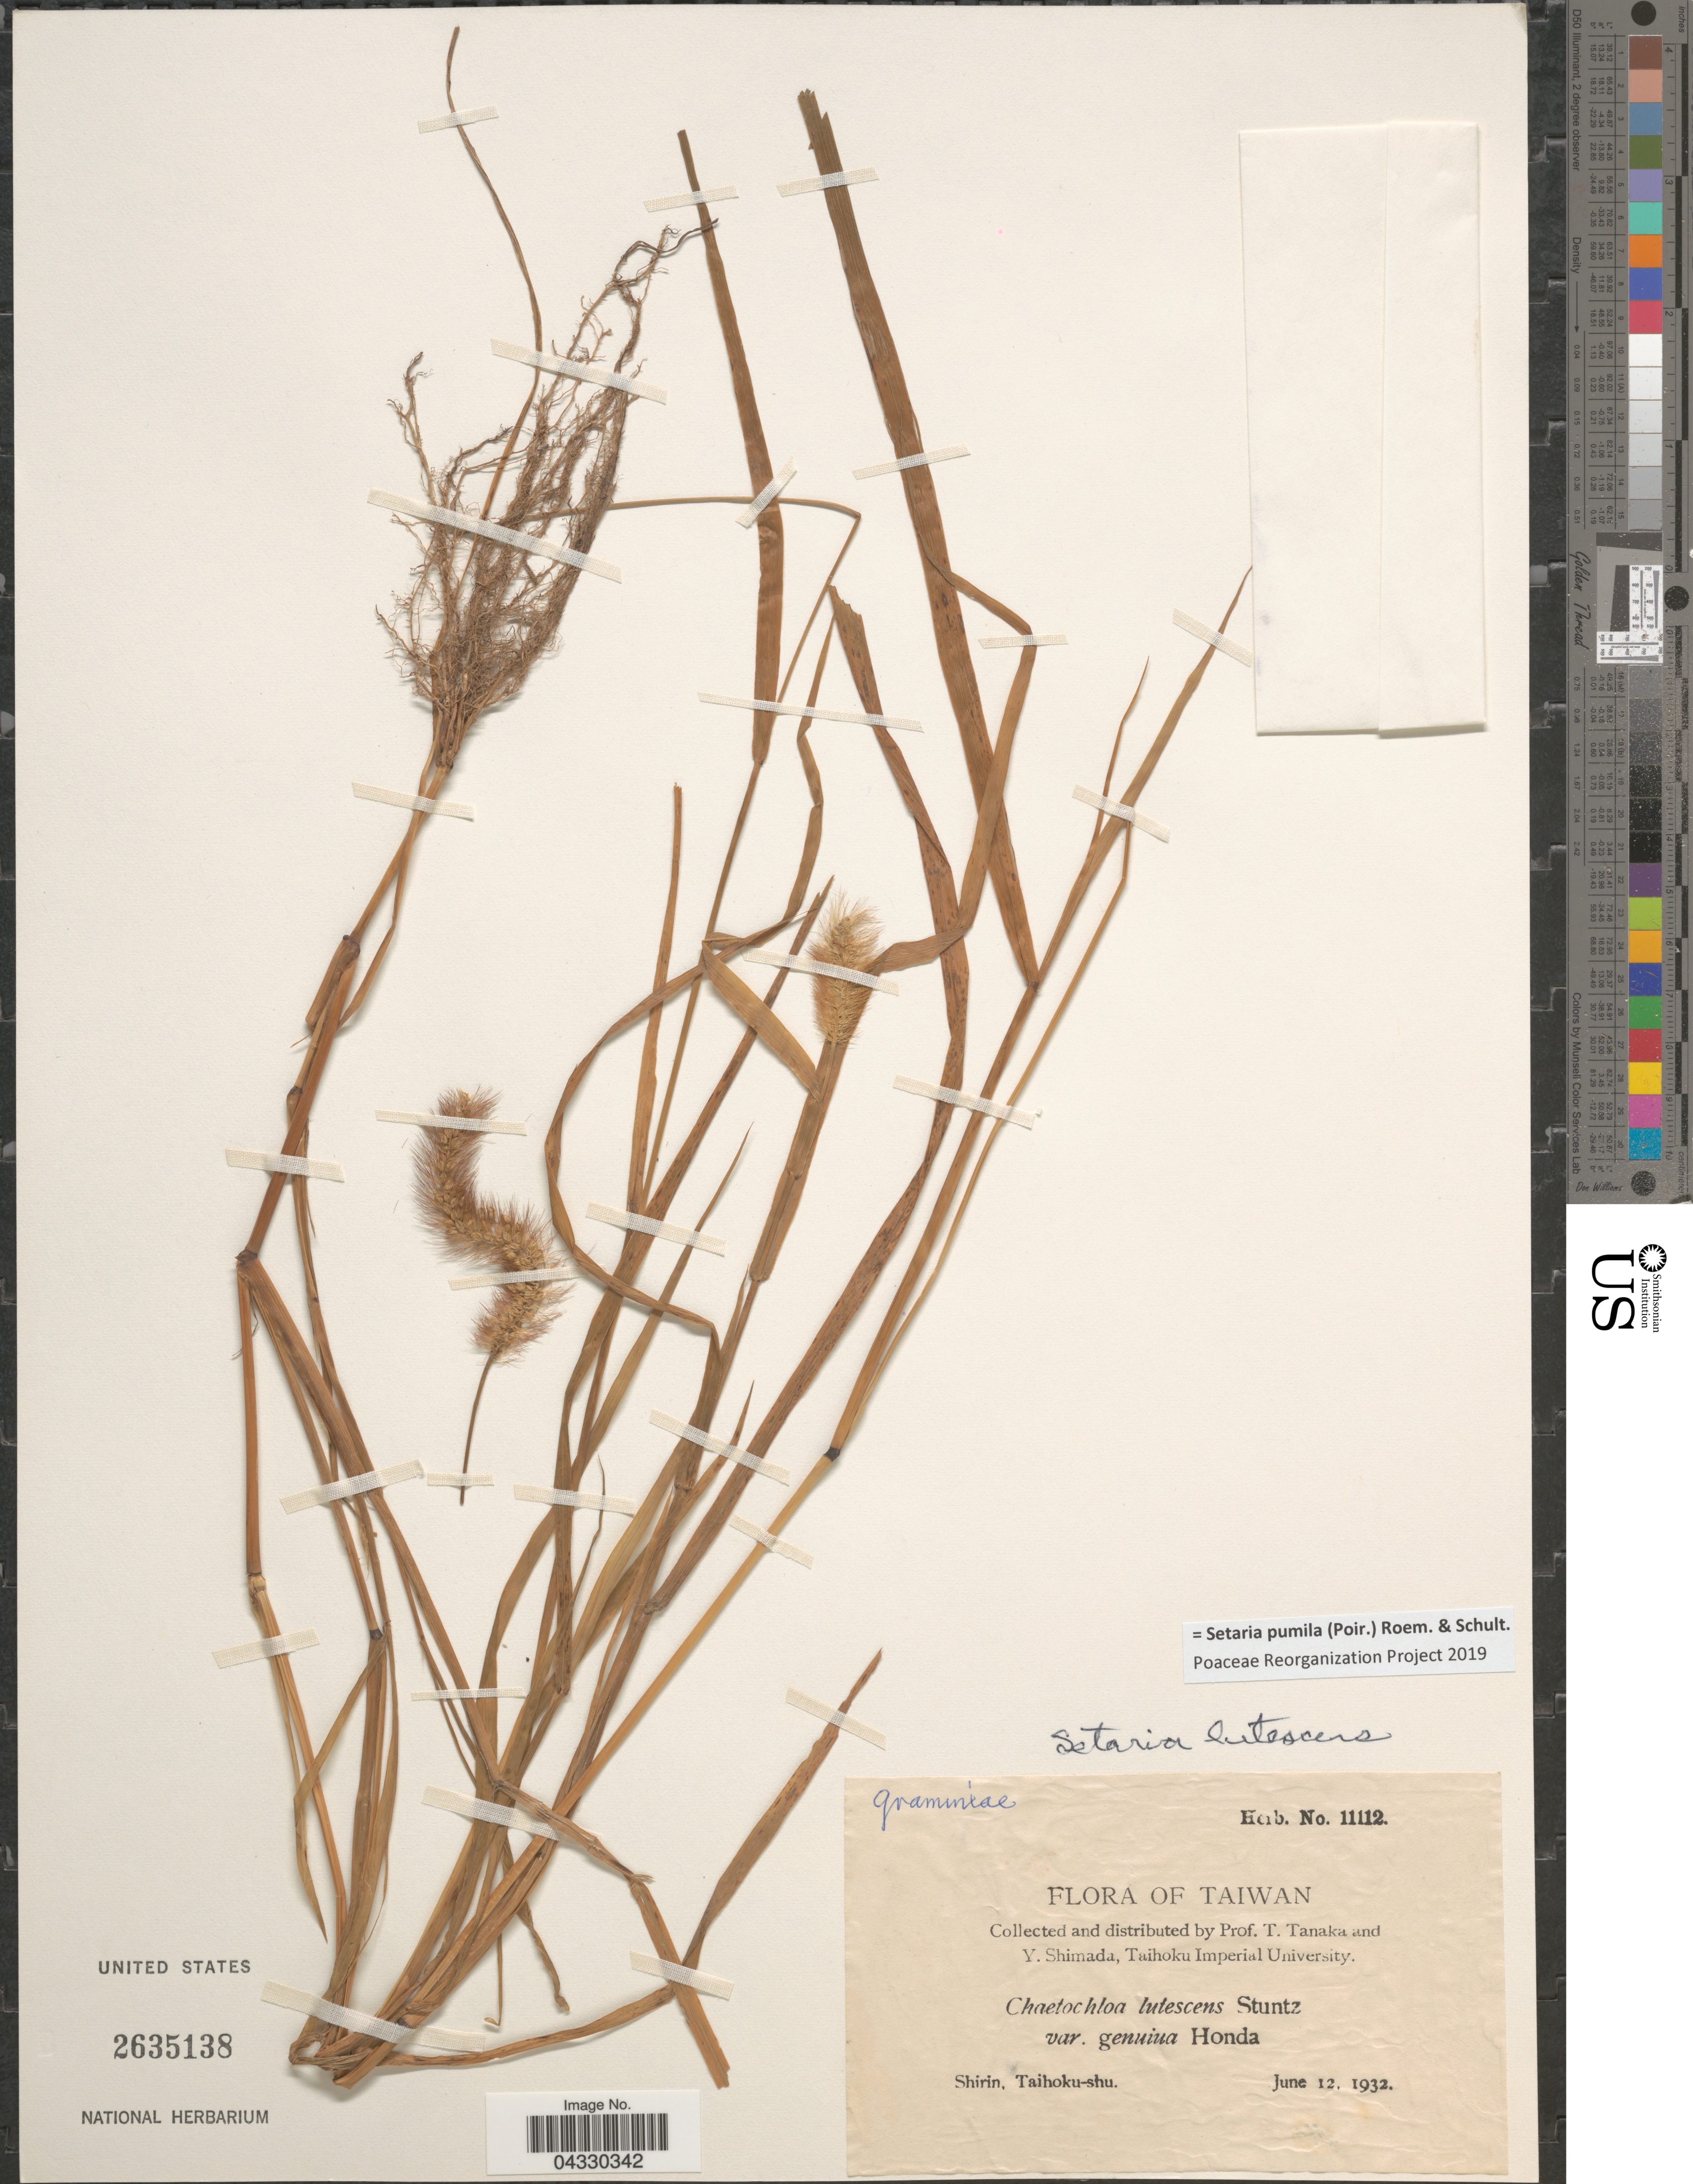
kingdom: Plantae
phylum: Tracheophyta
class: Liliopsida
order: Poales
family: Poaceae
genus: Setaria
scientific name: Setaria pumila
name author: (Poir.) Roem. & Schult.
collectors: T. Tanaka & Y. Shimada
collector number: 11112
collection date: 1932-06-12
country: Taiwan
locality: Shirin, Taihoku-shu.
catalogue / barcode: US 2635138